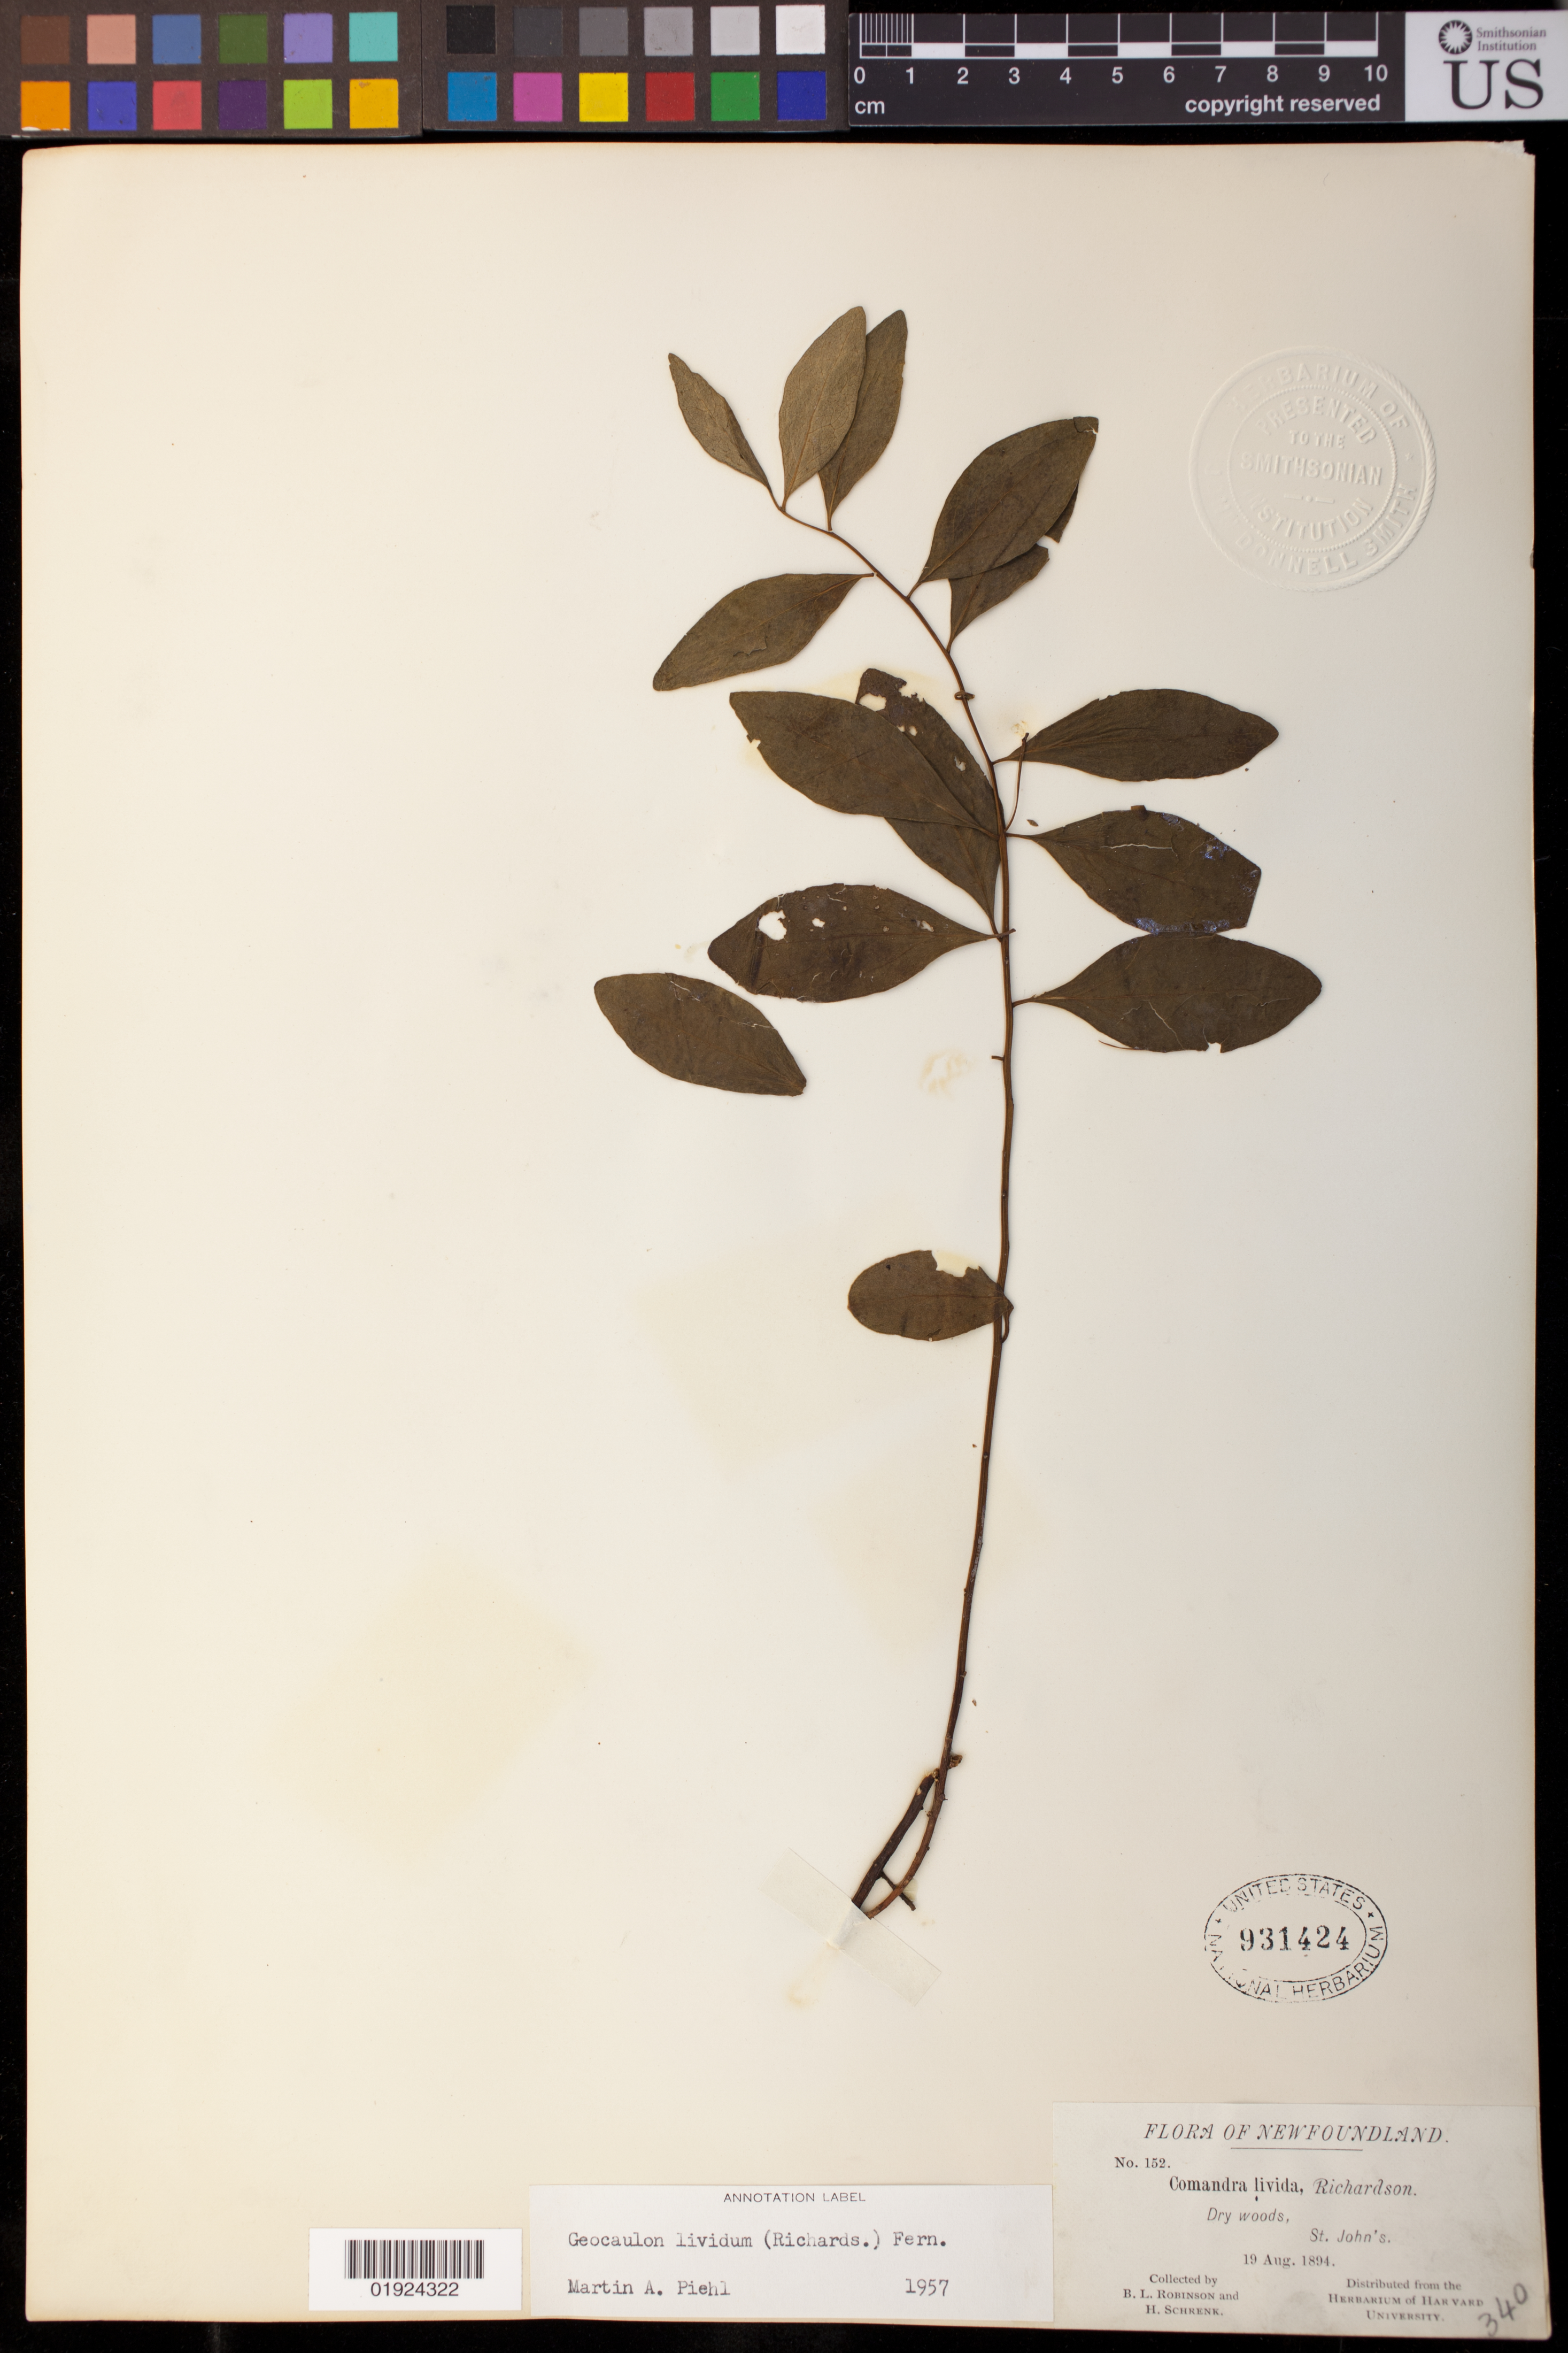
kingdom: Plantae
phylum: Tracheophyta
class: Magnoliopsida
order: Santalales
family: Comandraceae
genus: Geocaulon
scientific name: Geocaulon lividum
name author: (Richardson) Fernald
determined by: Piehl, M. A.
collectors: B. L. Robinson & H. v. Schrenk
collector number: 152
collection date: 1894-08-19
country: Canada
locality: St. John's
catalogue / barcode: US 931424